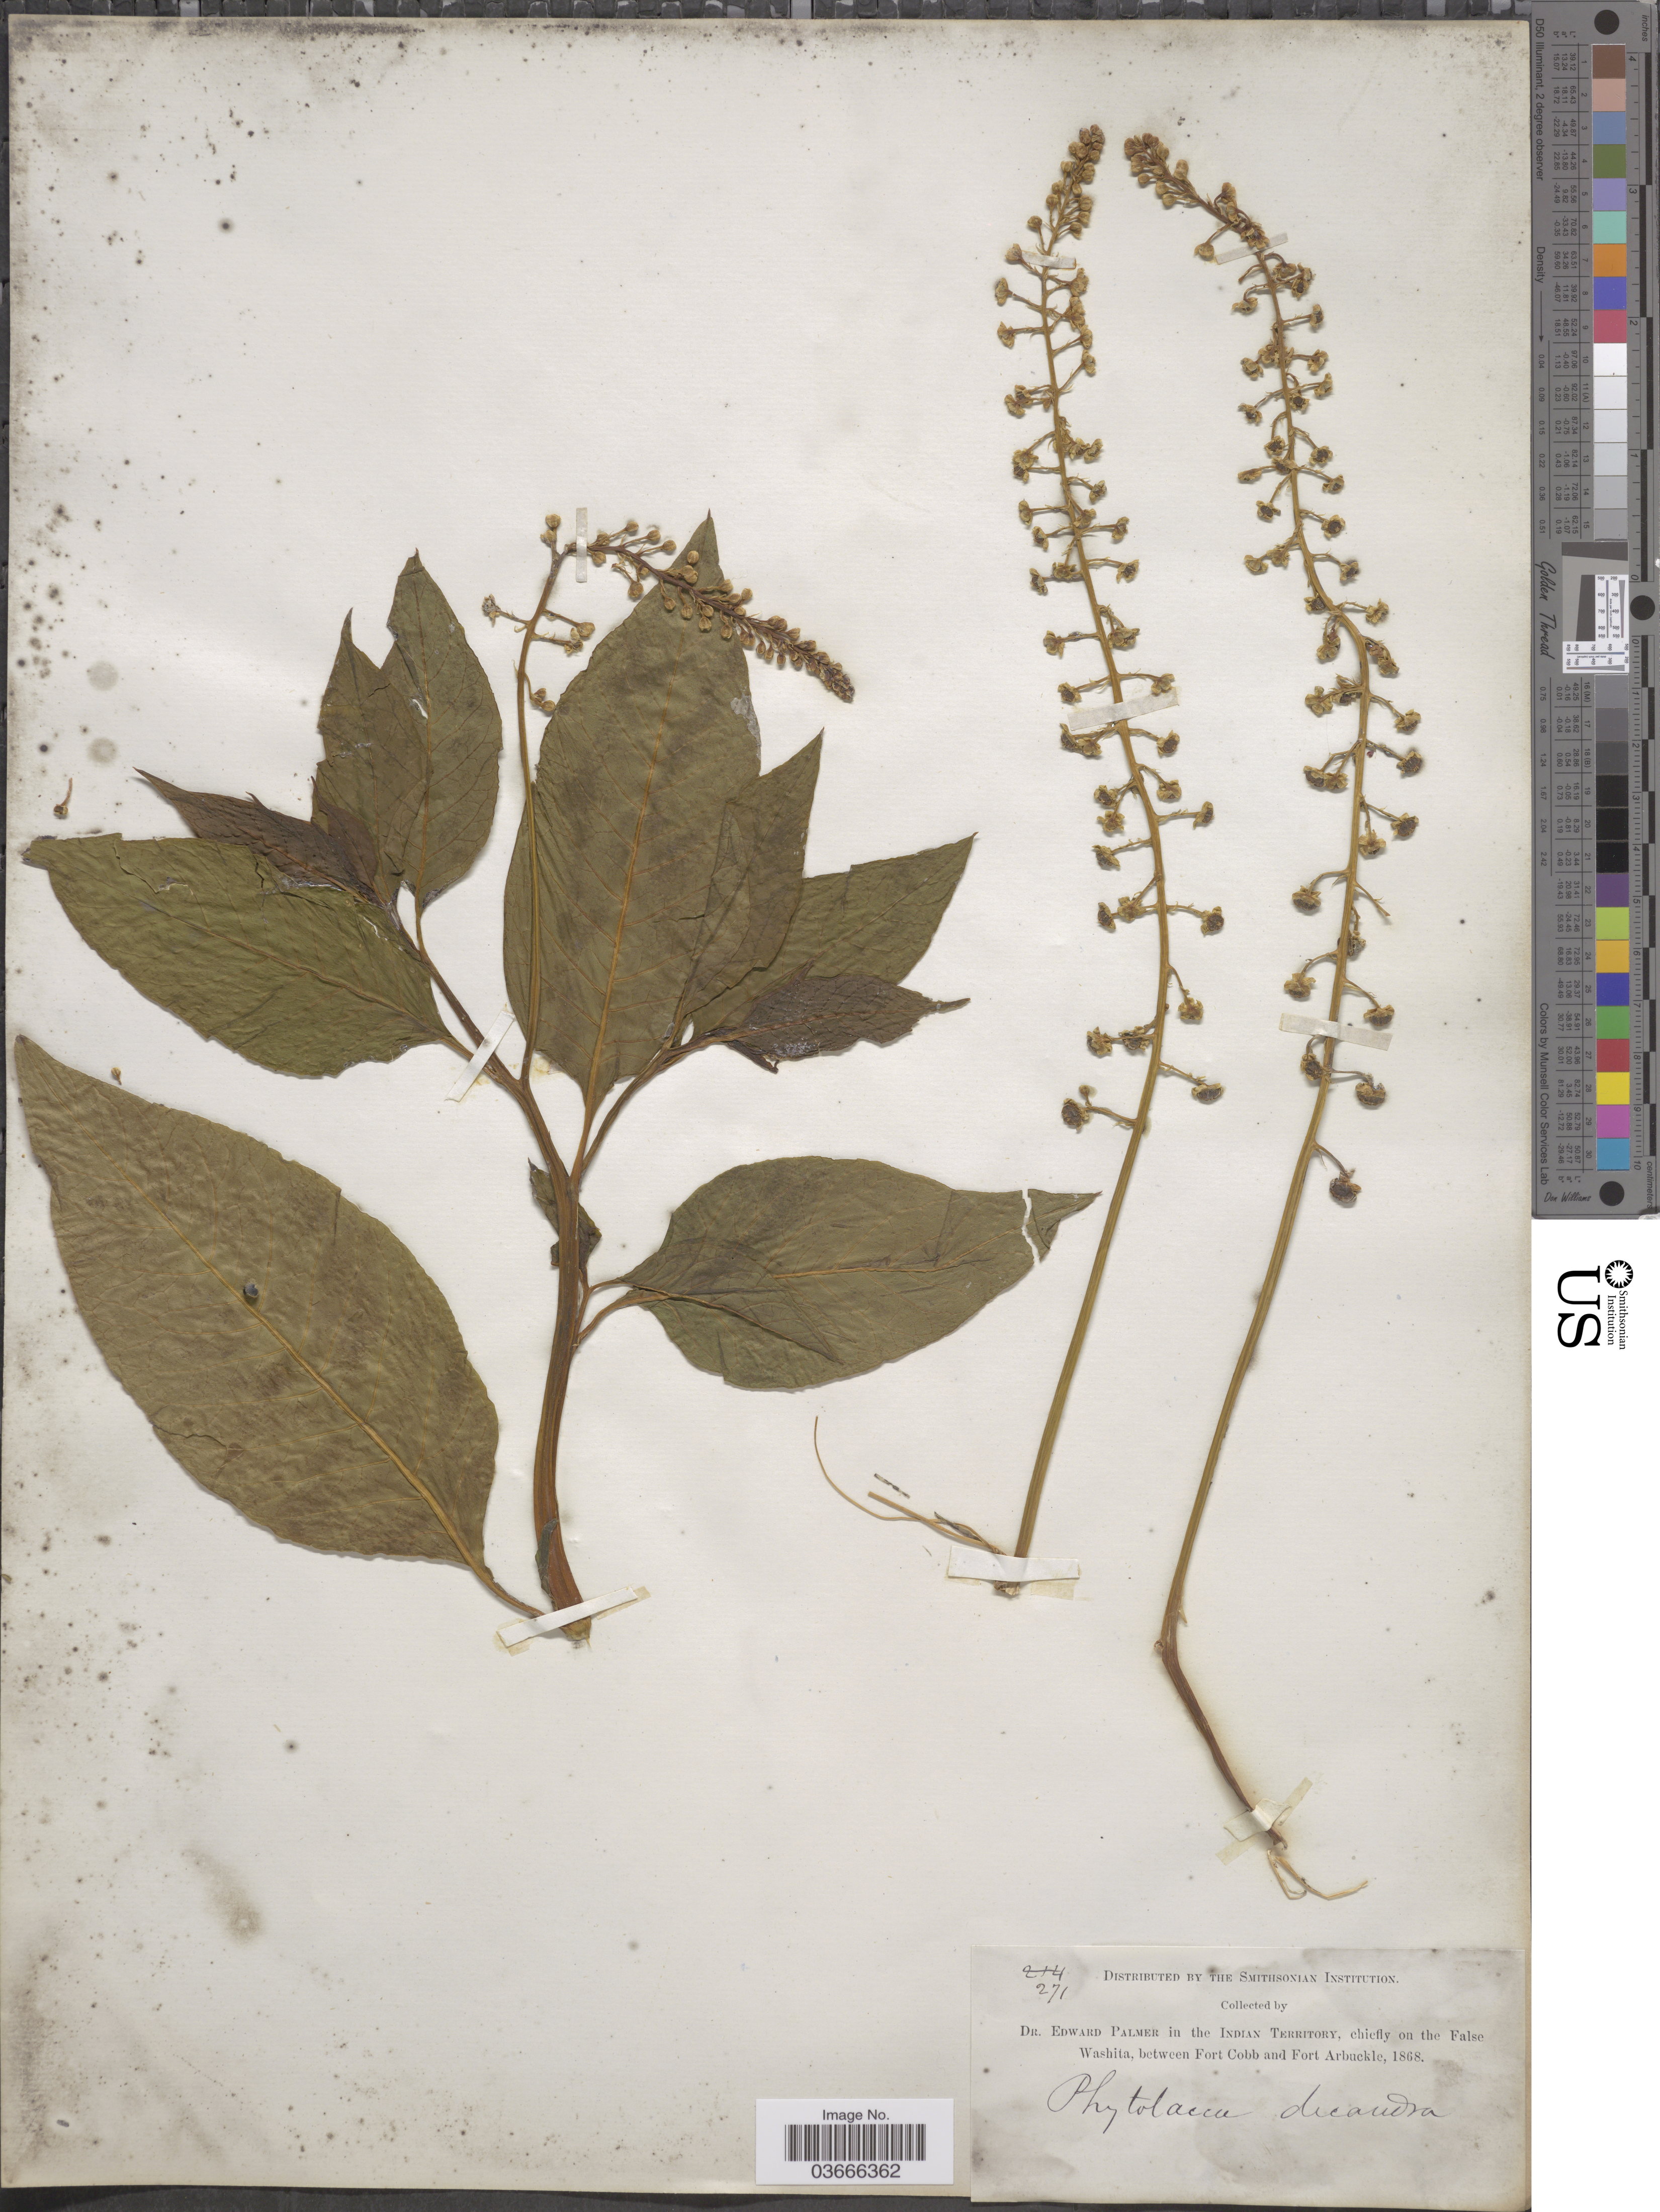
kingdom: Plantae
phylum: Tracheophyta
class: Magnoliopsida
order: Caryophyllales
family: Phytolaccaceae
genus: Phytolacca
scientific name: Phytolacca americana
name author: L.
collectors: E. Palmer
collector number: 271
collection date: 1868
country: United States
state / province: Oklahoma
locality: In the Indian Territory, chiefly on the False Washita, between Fort Cobb and Fort Arbuckle.